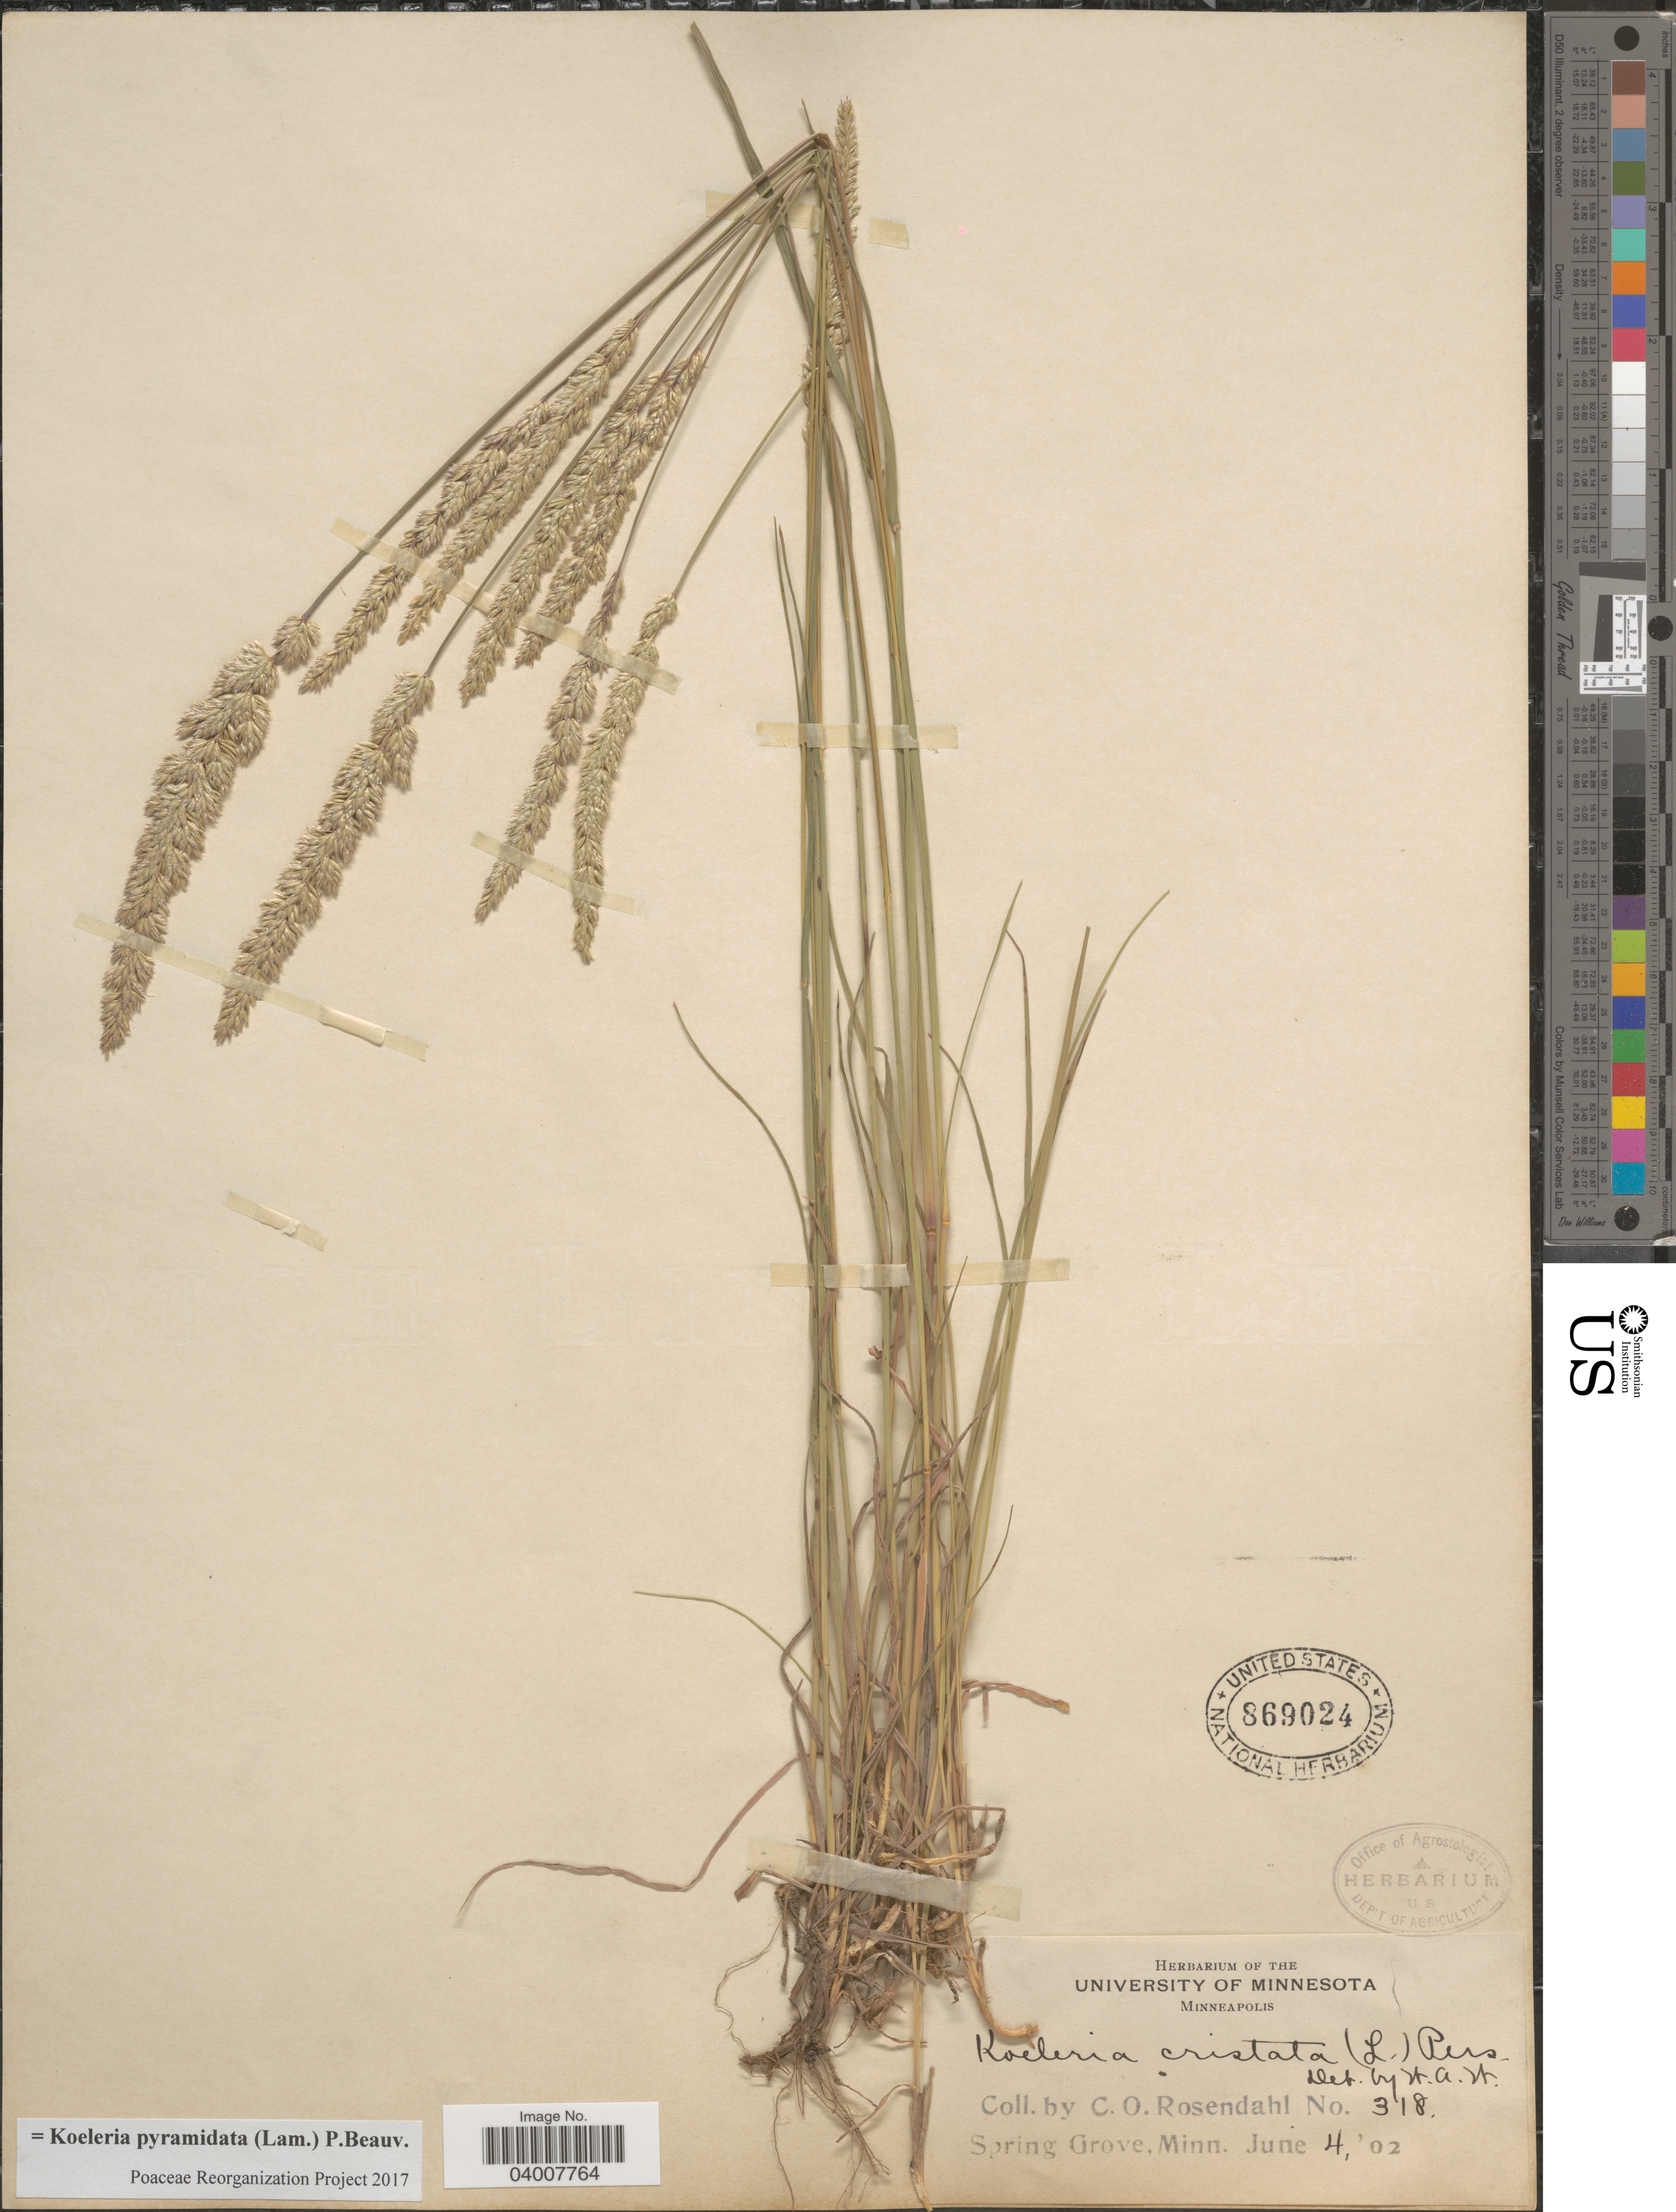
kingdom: Plantae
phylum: Tracheophyta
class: Liliopsida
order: Poales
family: Poaceae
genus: Koeleria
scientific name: Koeleria pyramidata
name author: (Lam.) P. Beauv.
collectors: C. O. Rosendahl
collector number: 318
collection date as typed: Transcribed d/m/y: 4/6/2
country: United States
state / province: Minnesota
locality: Spring Grove.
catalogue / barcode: US 869024